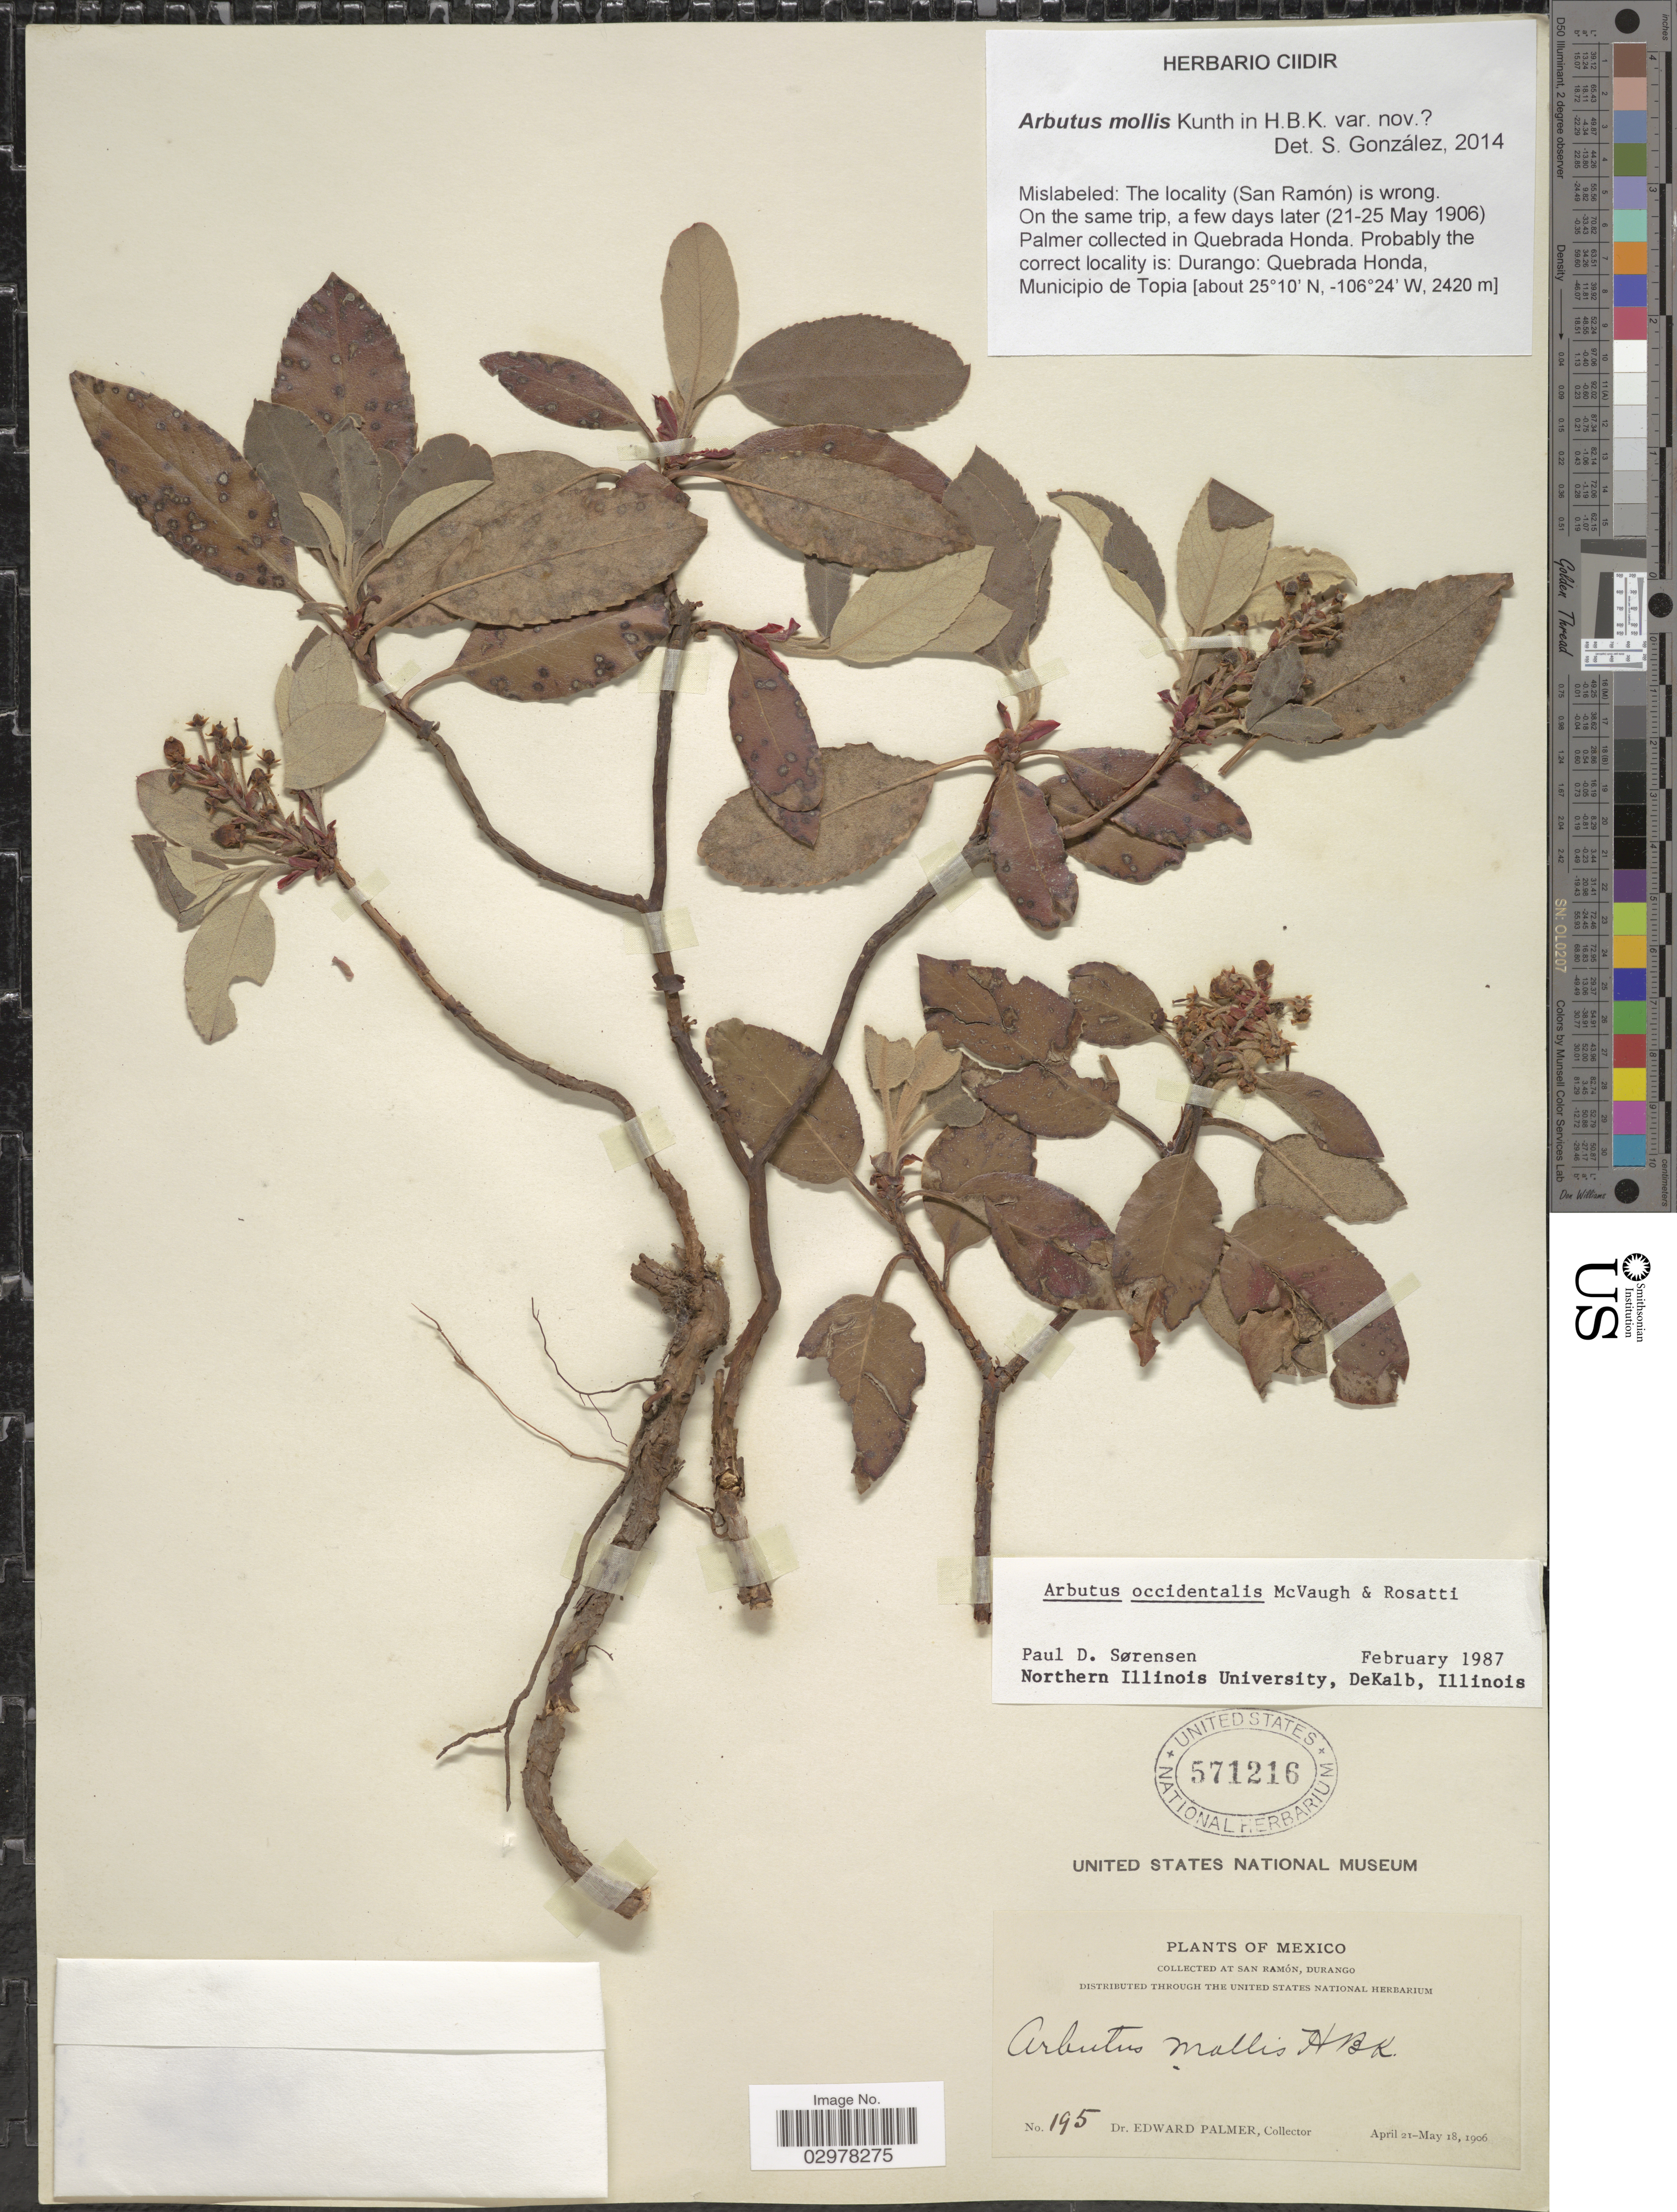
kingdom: Plantae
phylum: Tracheophyta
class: Magnoliopsida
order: Ericales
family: Ericaceae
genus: Arbutus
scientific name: Arbutus mollis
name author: Kunth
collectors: E. Palmer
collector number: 195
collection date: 1906-04-21/1906-05-18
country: Mexico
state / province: Durango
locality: San Ramón.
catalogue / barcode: US 571216